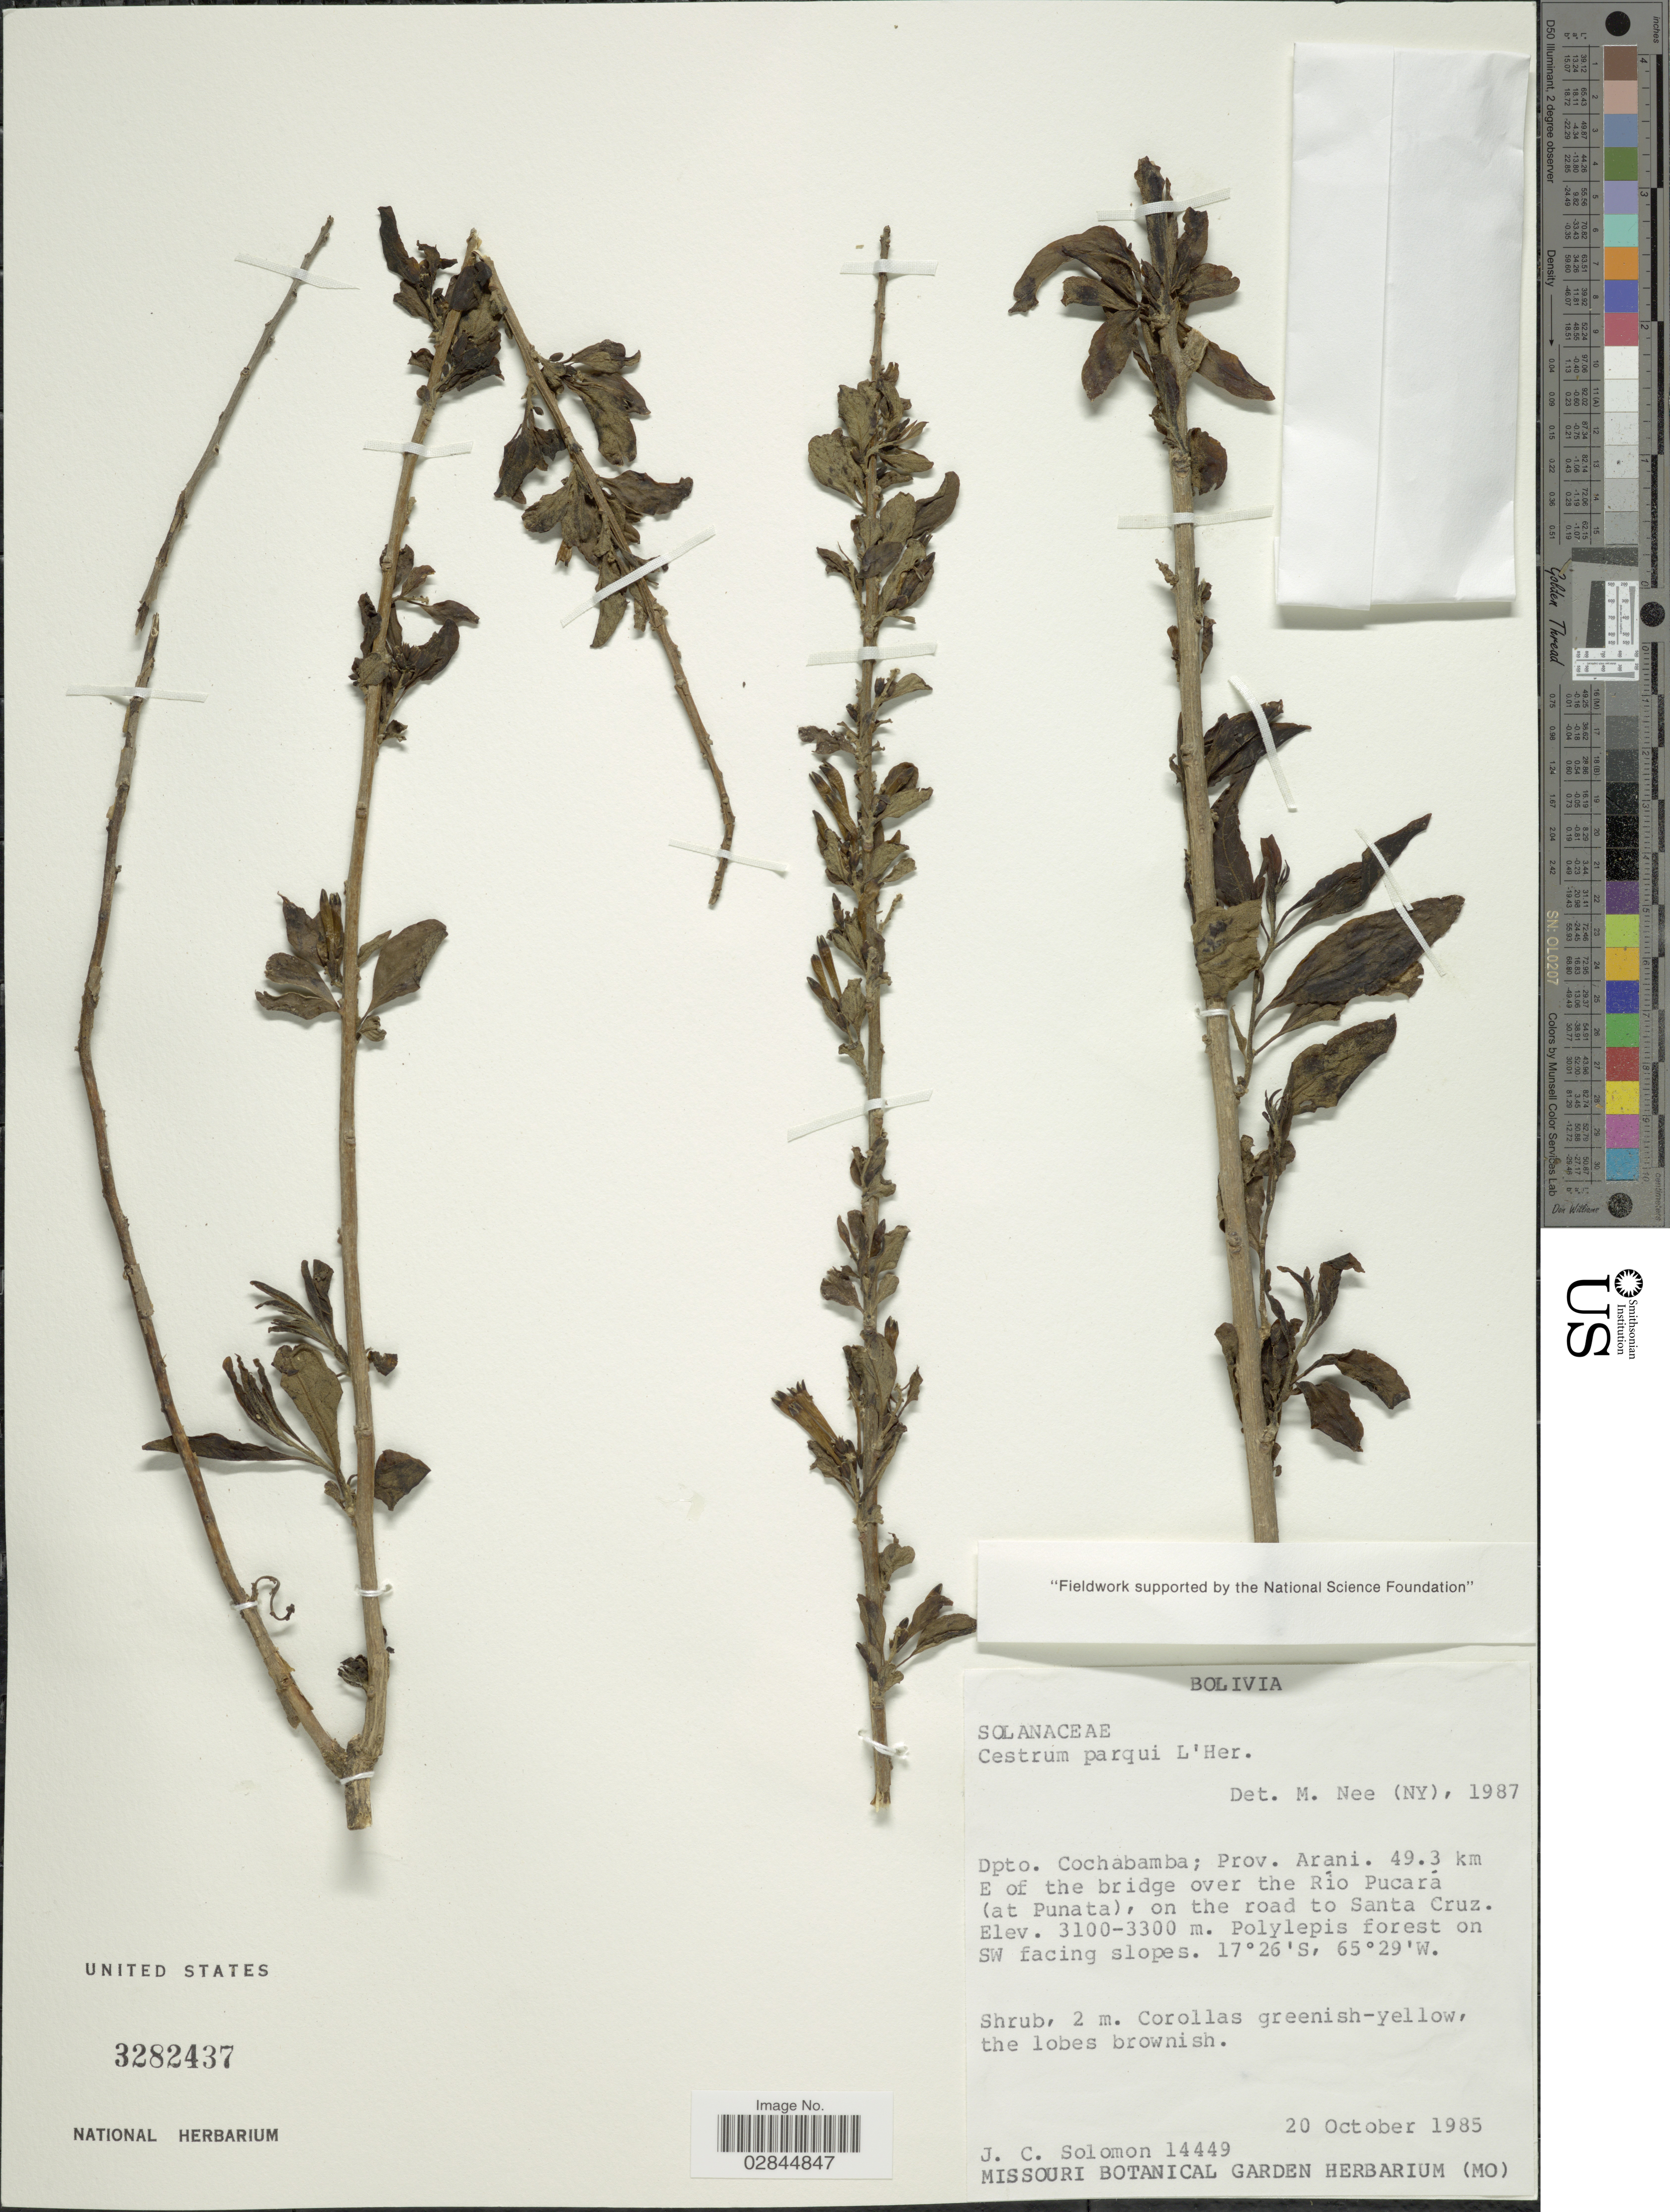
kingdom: Plantae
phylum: Tracheophyta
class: Magnoliopsida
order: Solanales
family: Solanaceae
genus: Cestrum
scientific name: Cestrum parqui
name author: L'Hér.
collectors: J. C. Solomon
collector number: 14449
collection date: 1985-10-20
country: Bolivia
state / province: Cochabamba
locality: Dpto. Cochabamba; Prov. Arani. 49.3 km E of the bridge over the Río Pucará (at Punata), on the road to Santa Cruz.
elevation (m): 3100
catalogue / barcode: US 3282437